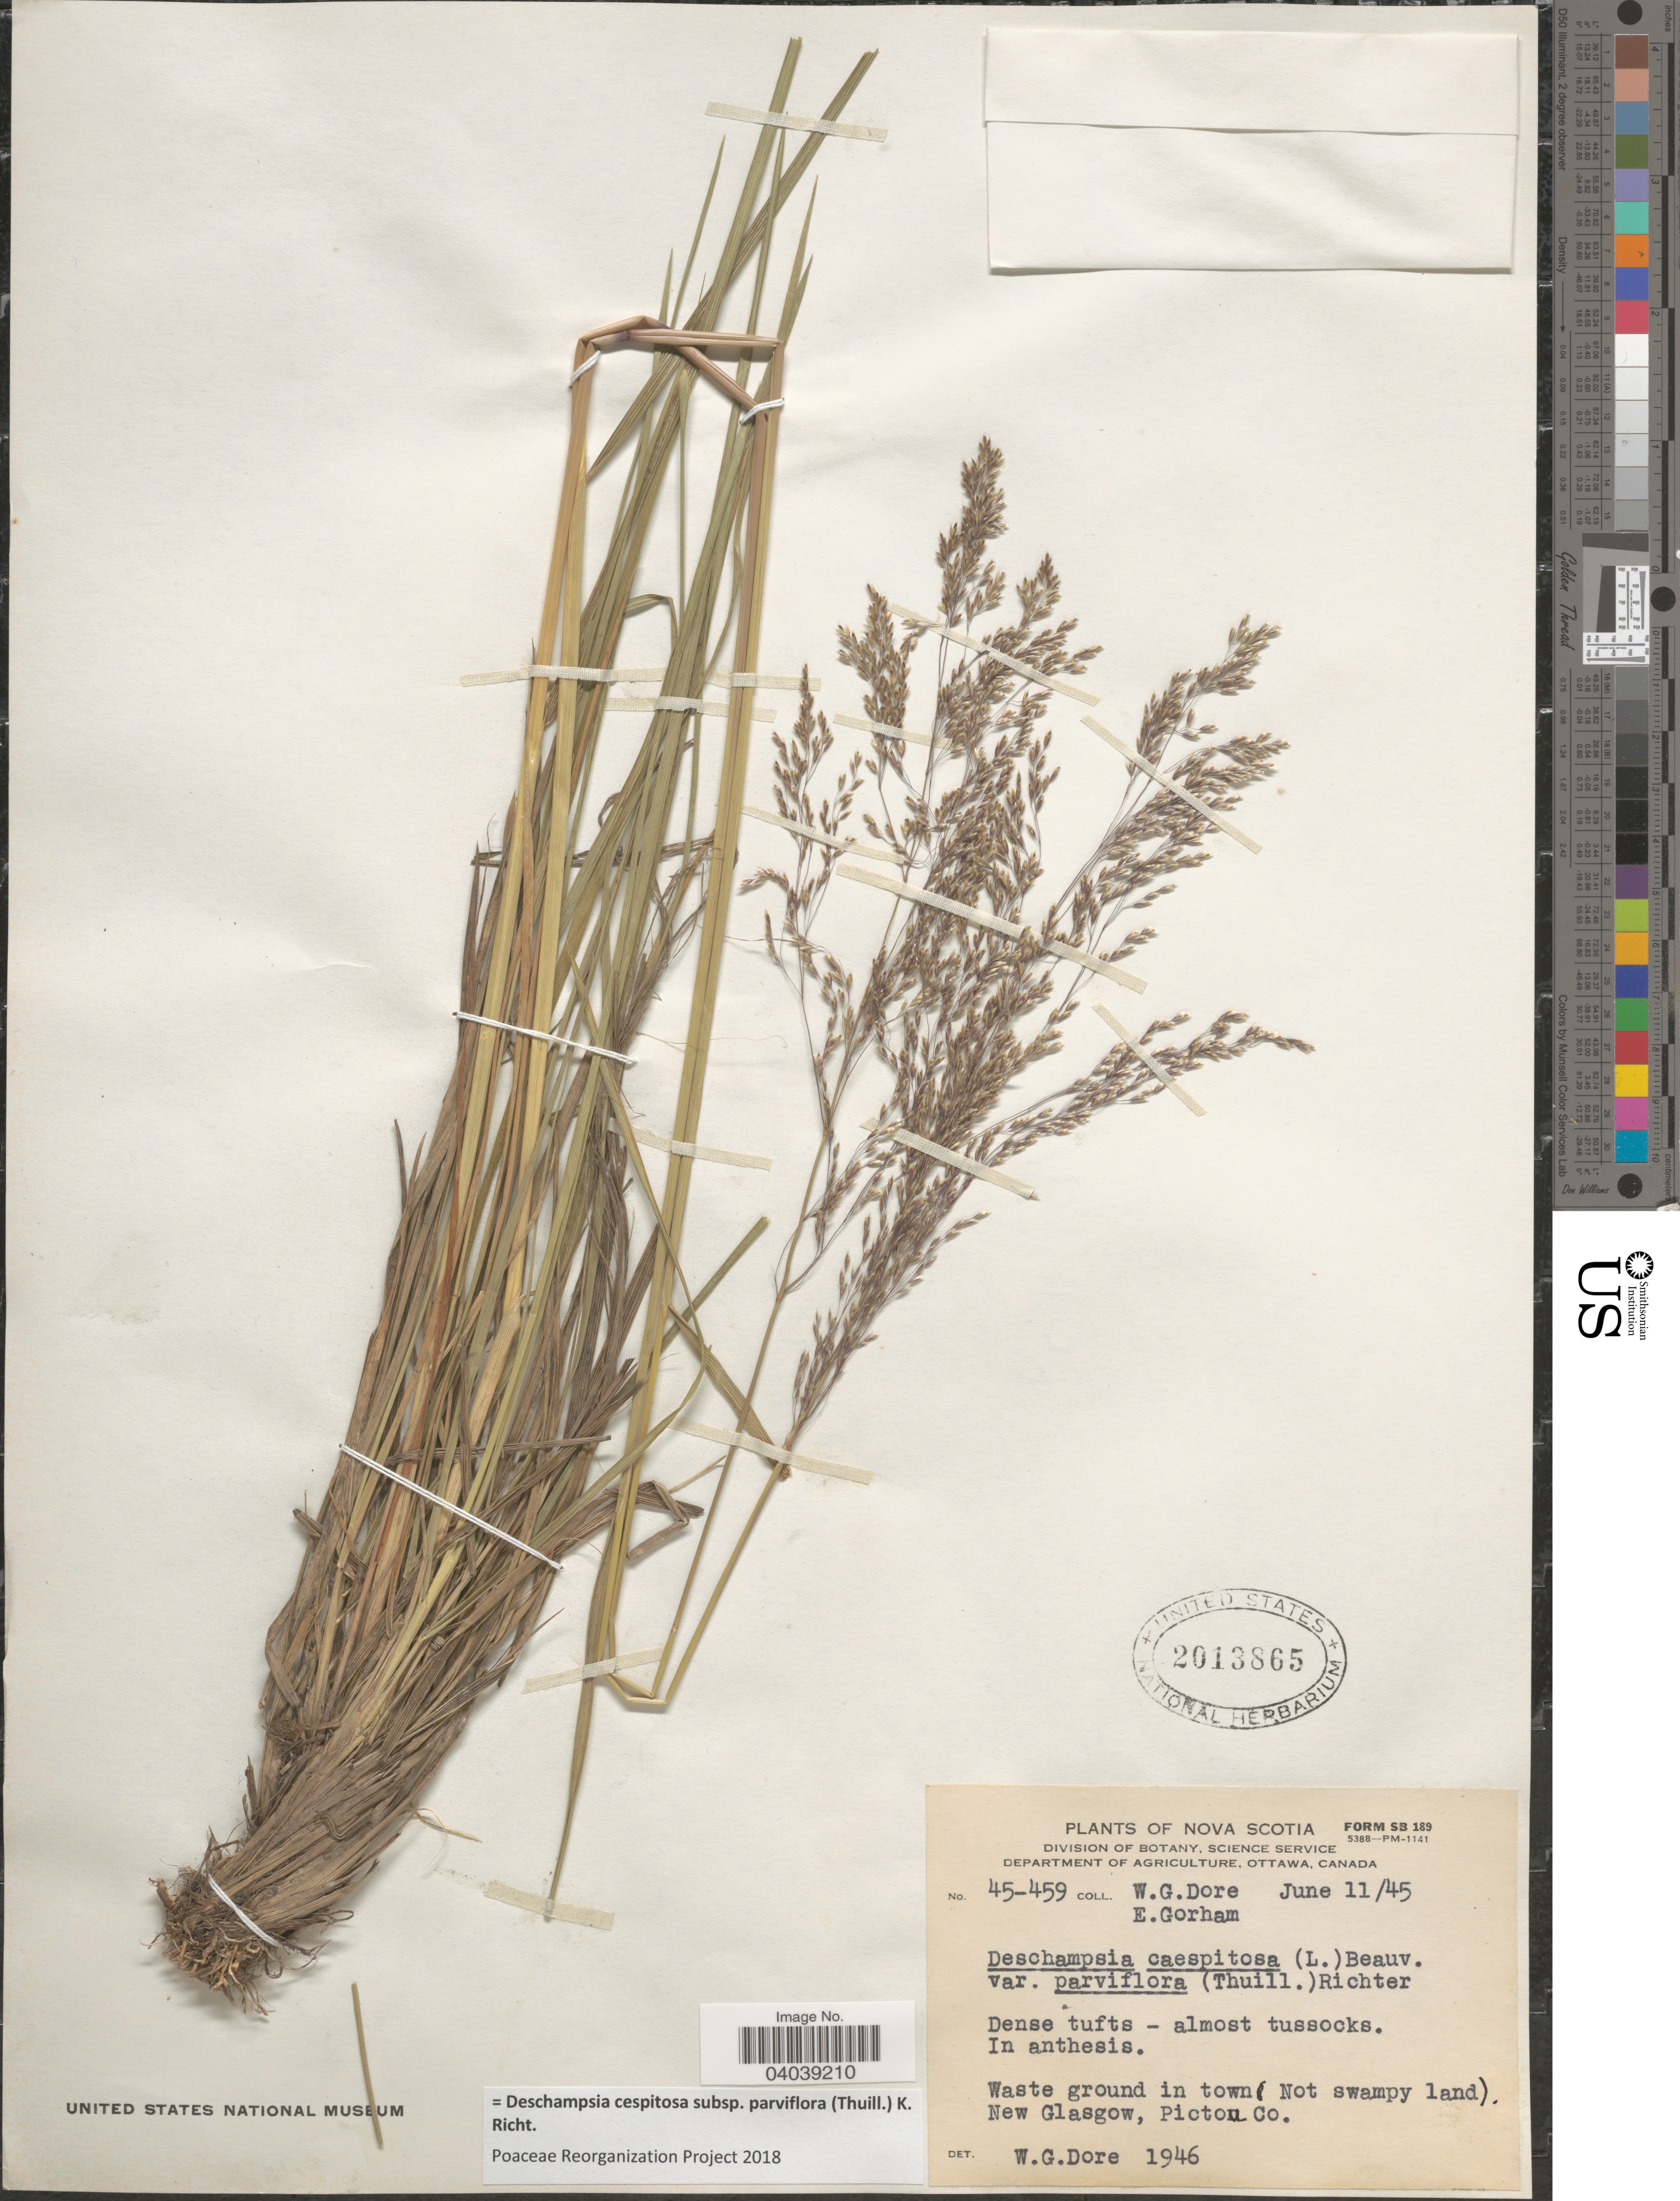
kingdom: Plantae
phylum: Tracheophyta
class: Liliopsida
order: Poales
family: Poaceae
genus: Deschampsia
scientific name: Deschampsia cespitosa subsp. parviflora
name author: (Thuill.) K. Richt.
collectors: W. Dore & E. Gorham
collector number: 45-459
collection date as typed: Transcribed d/m/y: 11/6/45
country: Canada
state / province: Nova Scotia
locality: New Glasglow, Pictou Co.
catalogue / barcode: US 2013865